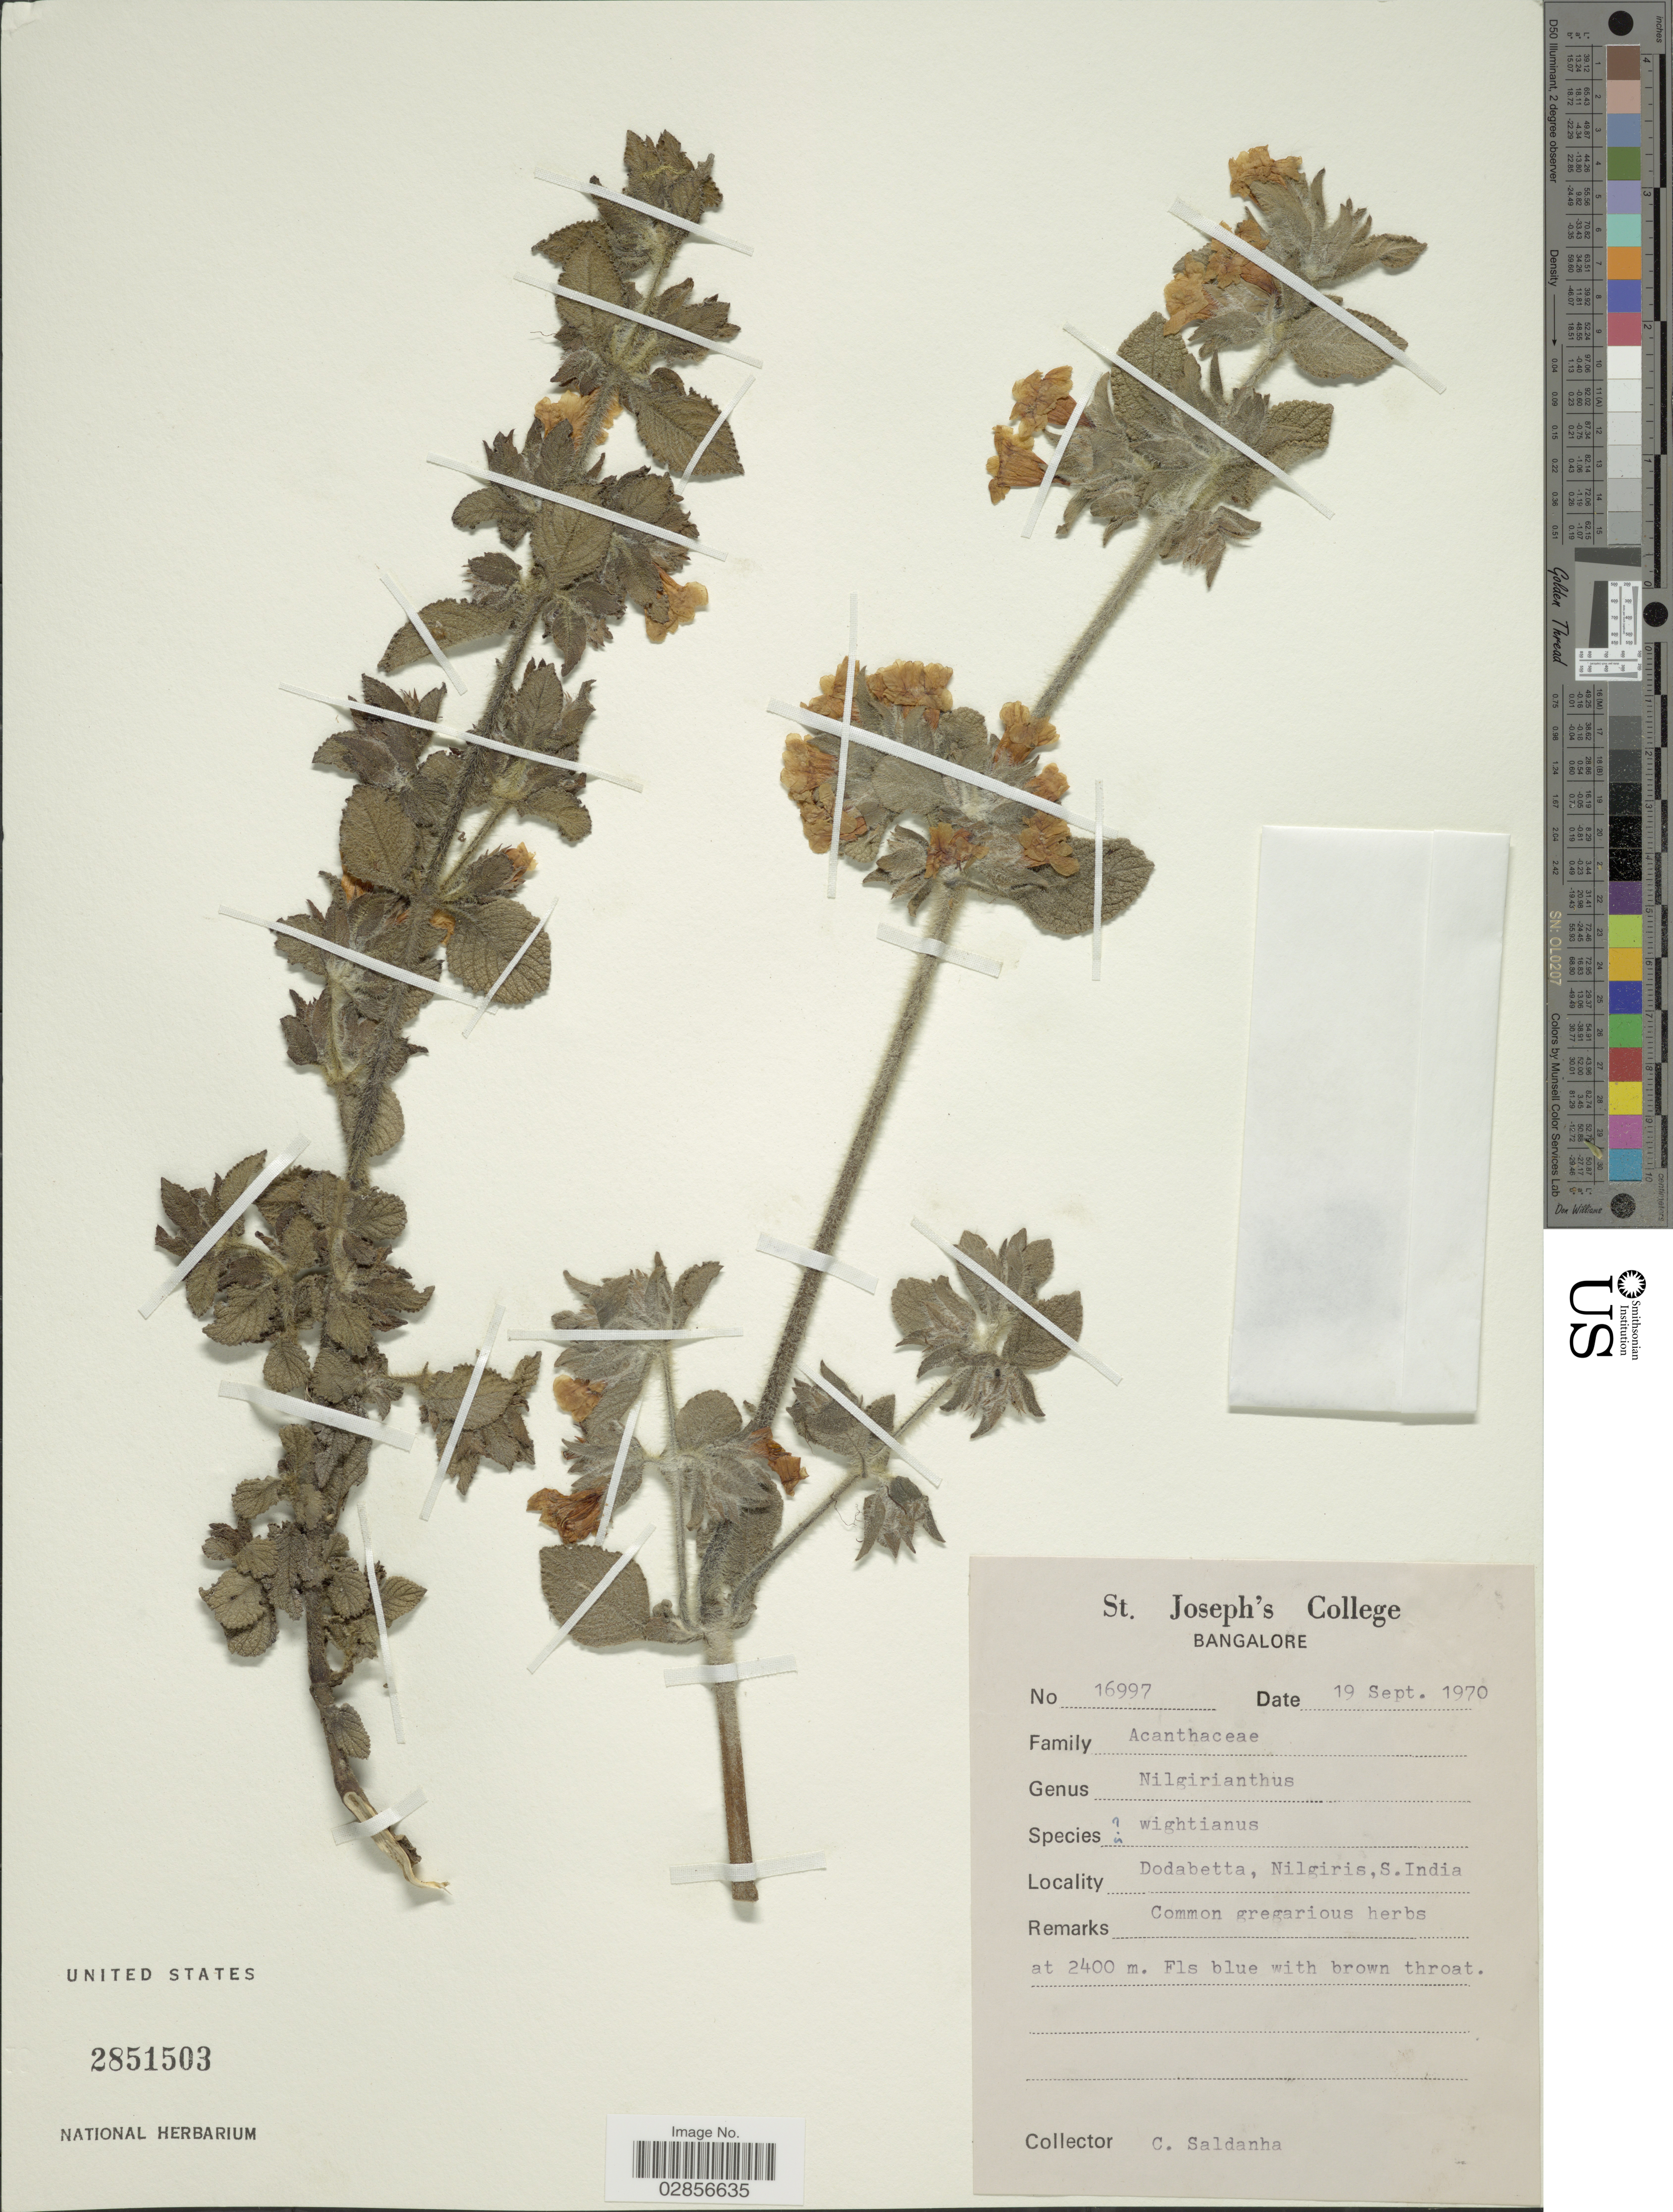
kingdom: Plantae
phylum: Tracheophyta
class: Magnoliopsida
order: Lamiales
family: Acanthaceae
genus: Strobilanthes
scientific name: Strobilanthes wightianus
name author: Nees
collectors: C. Saldanha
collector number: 16997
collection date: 1970-09-19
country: India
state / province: Tamil Nadu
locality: Dodabetta, Nilgiris, S. India.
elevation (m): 2400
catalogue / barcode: US 2851503